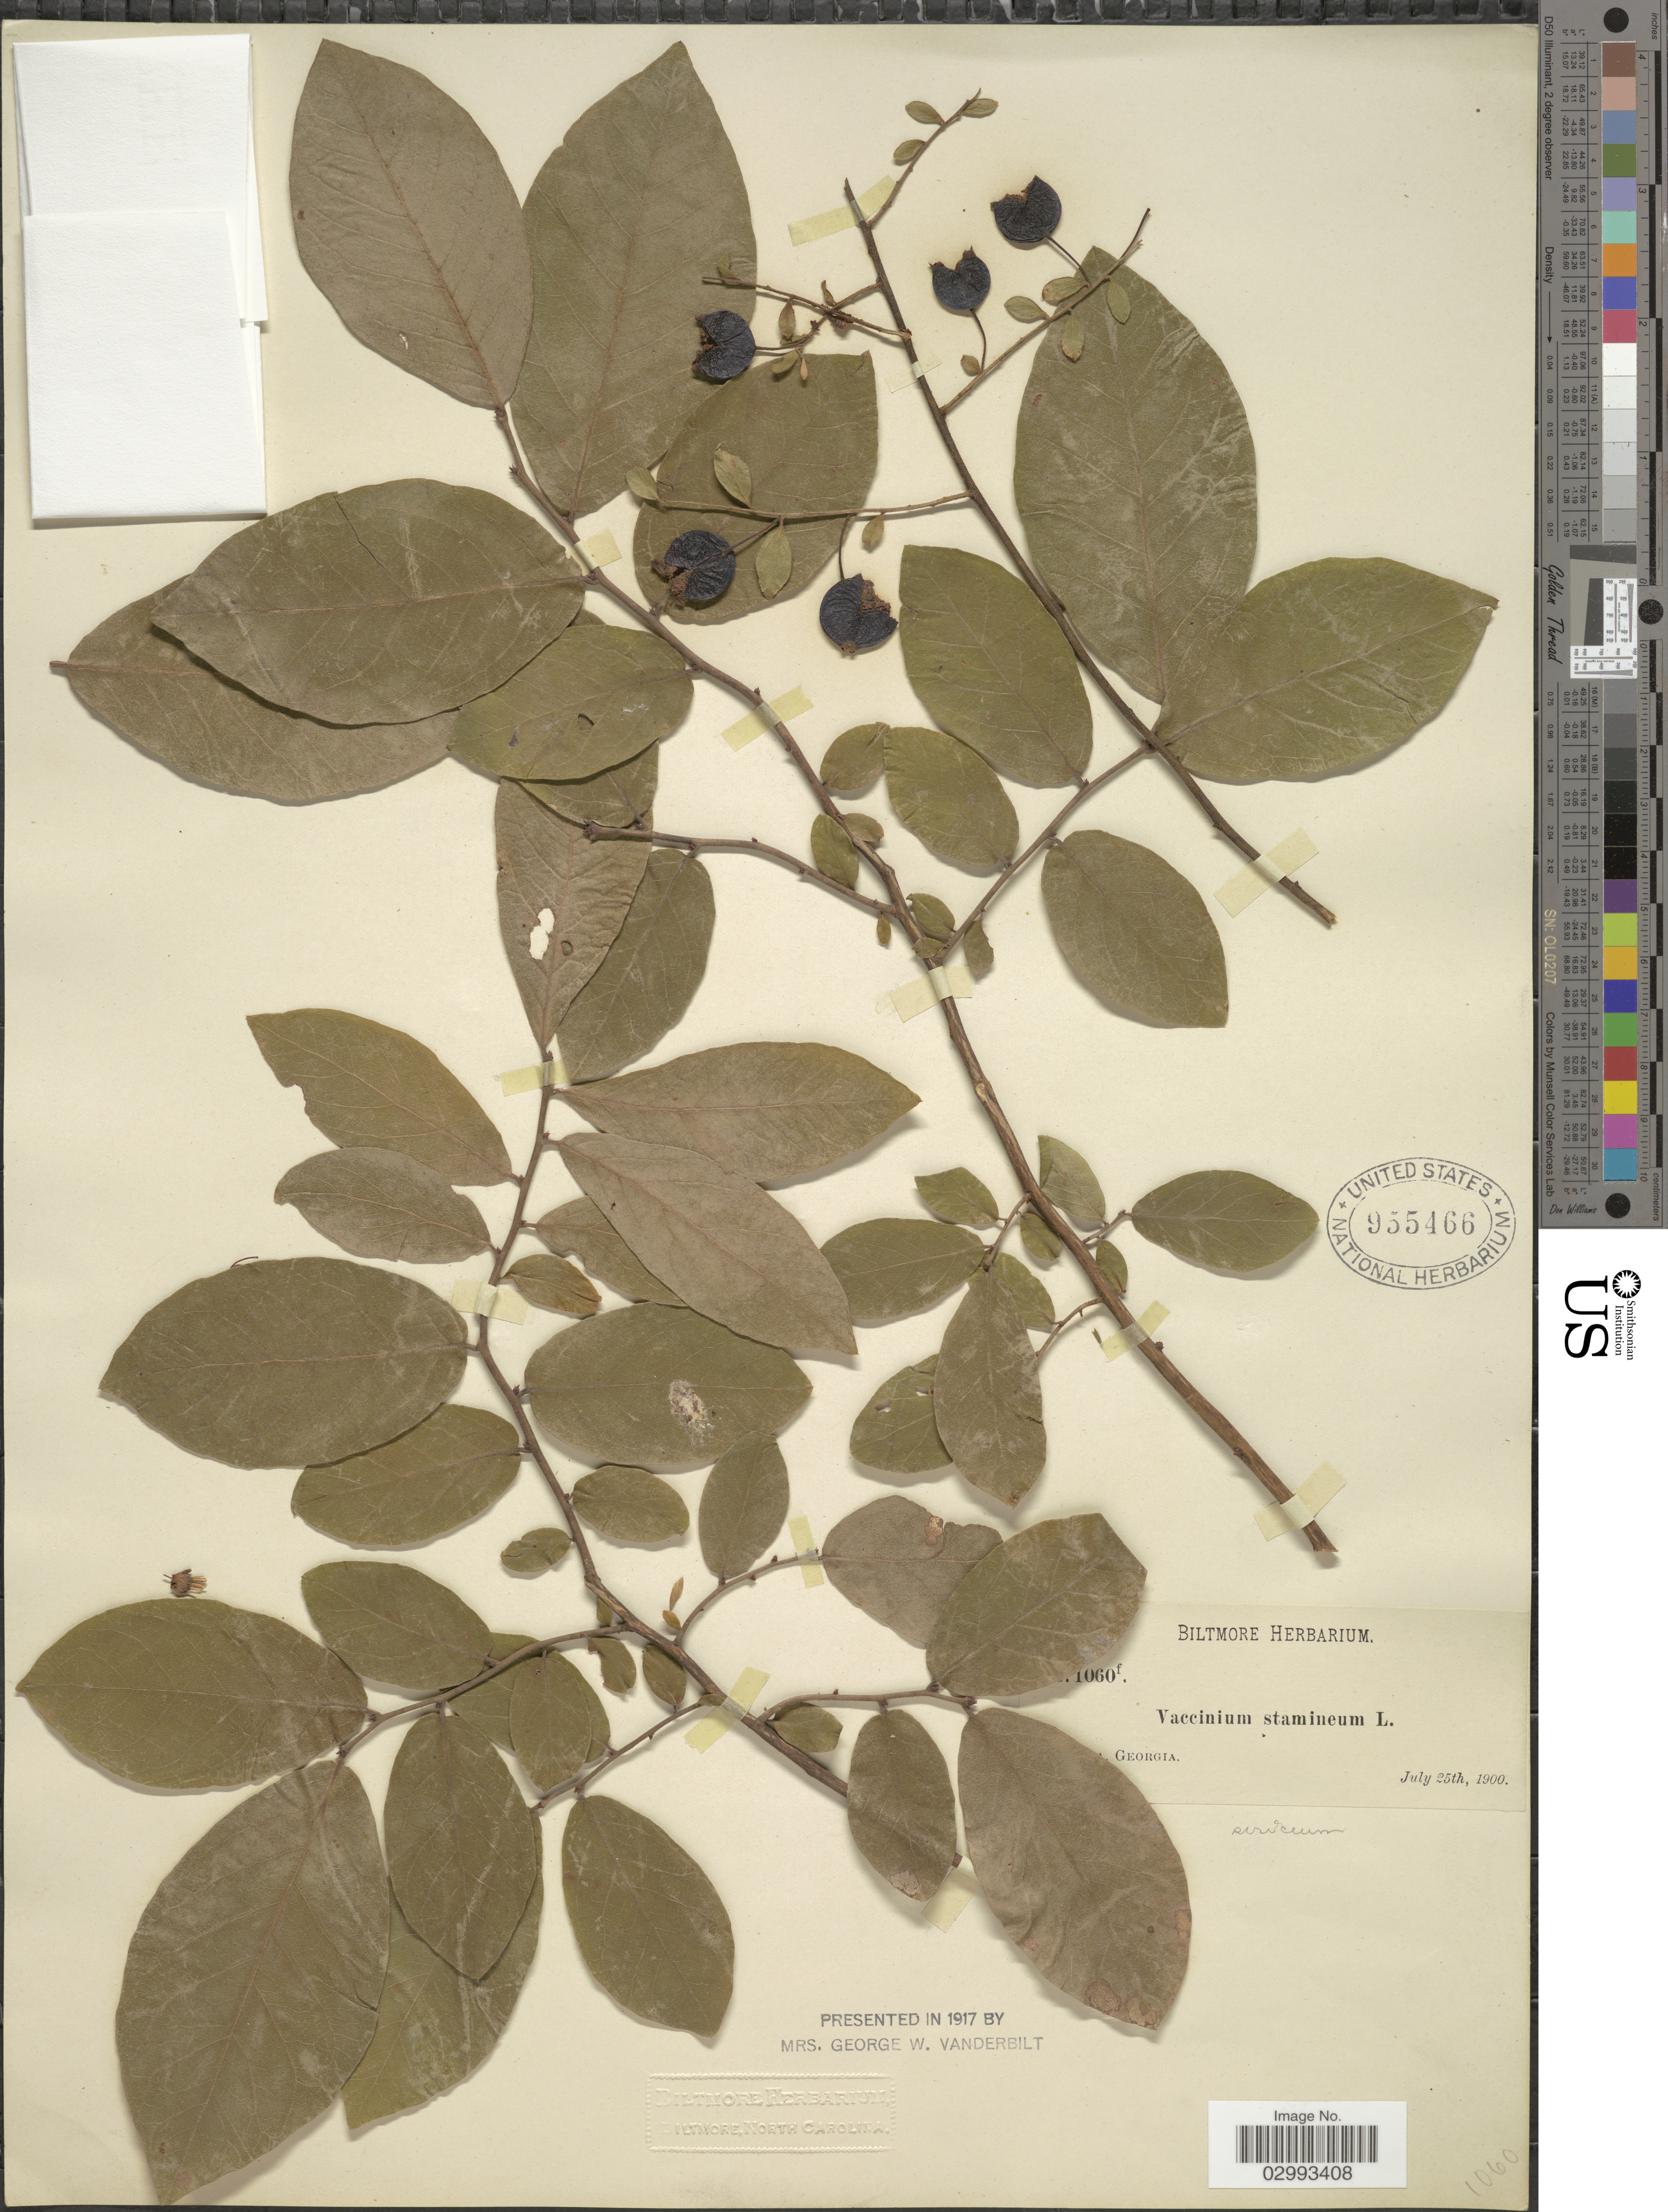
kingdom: Plantae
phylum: Tracheophyta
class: Magnoliopsida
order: Ericales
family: Ericaceae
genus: Polycodium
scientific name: Polycodium stamineum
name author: (L.) Greene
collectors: ex herb. Biltmore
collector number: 1060f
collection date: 1900-07-25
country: United States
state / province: Georgia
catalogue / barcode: US 955466